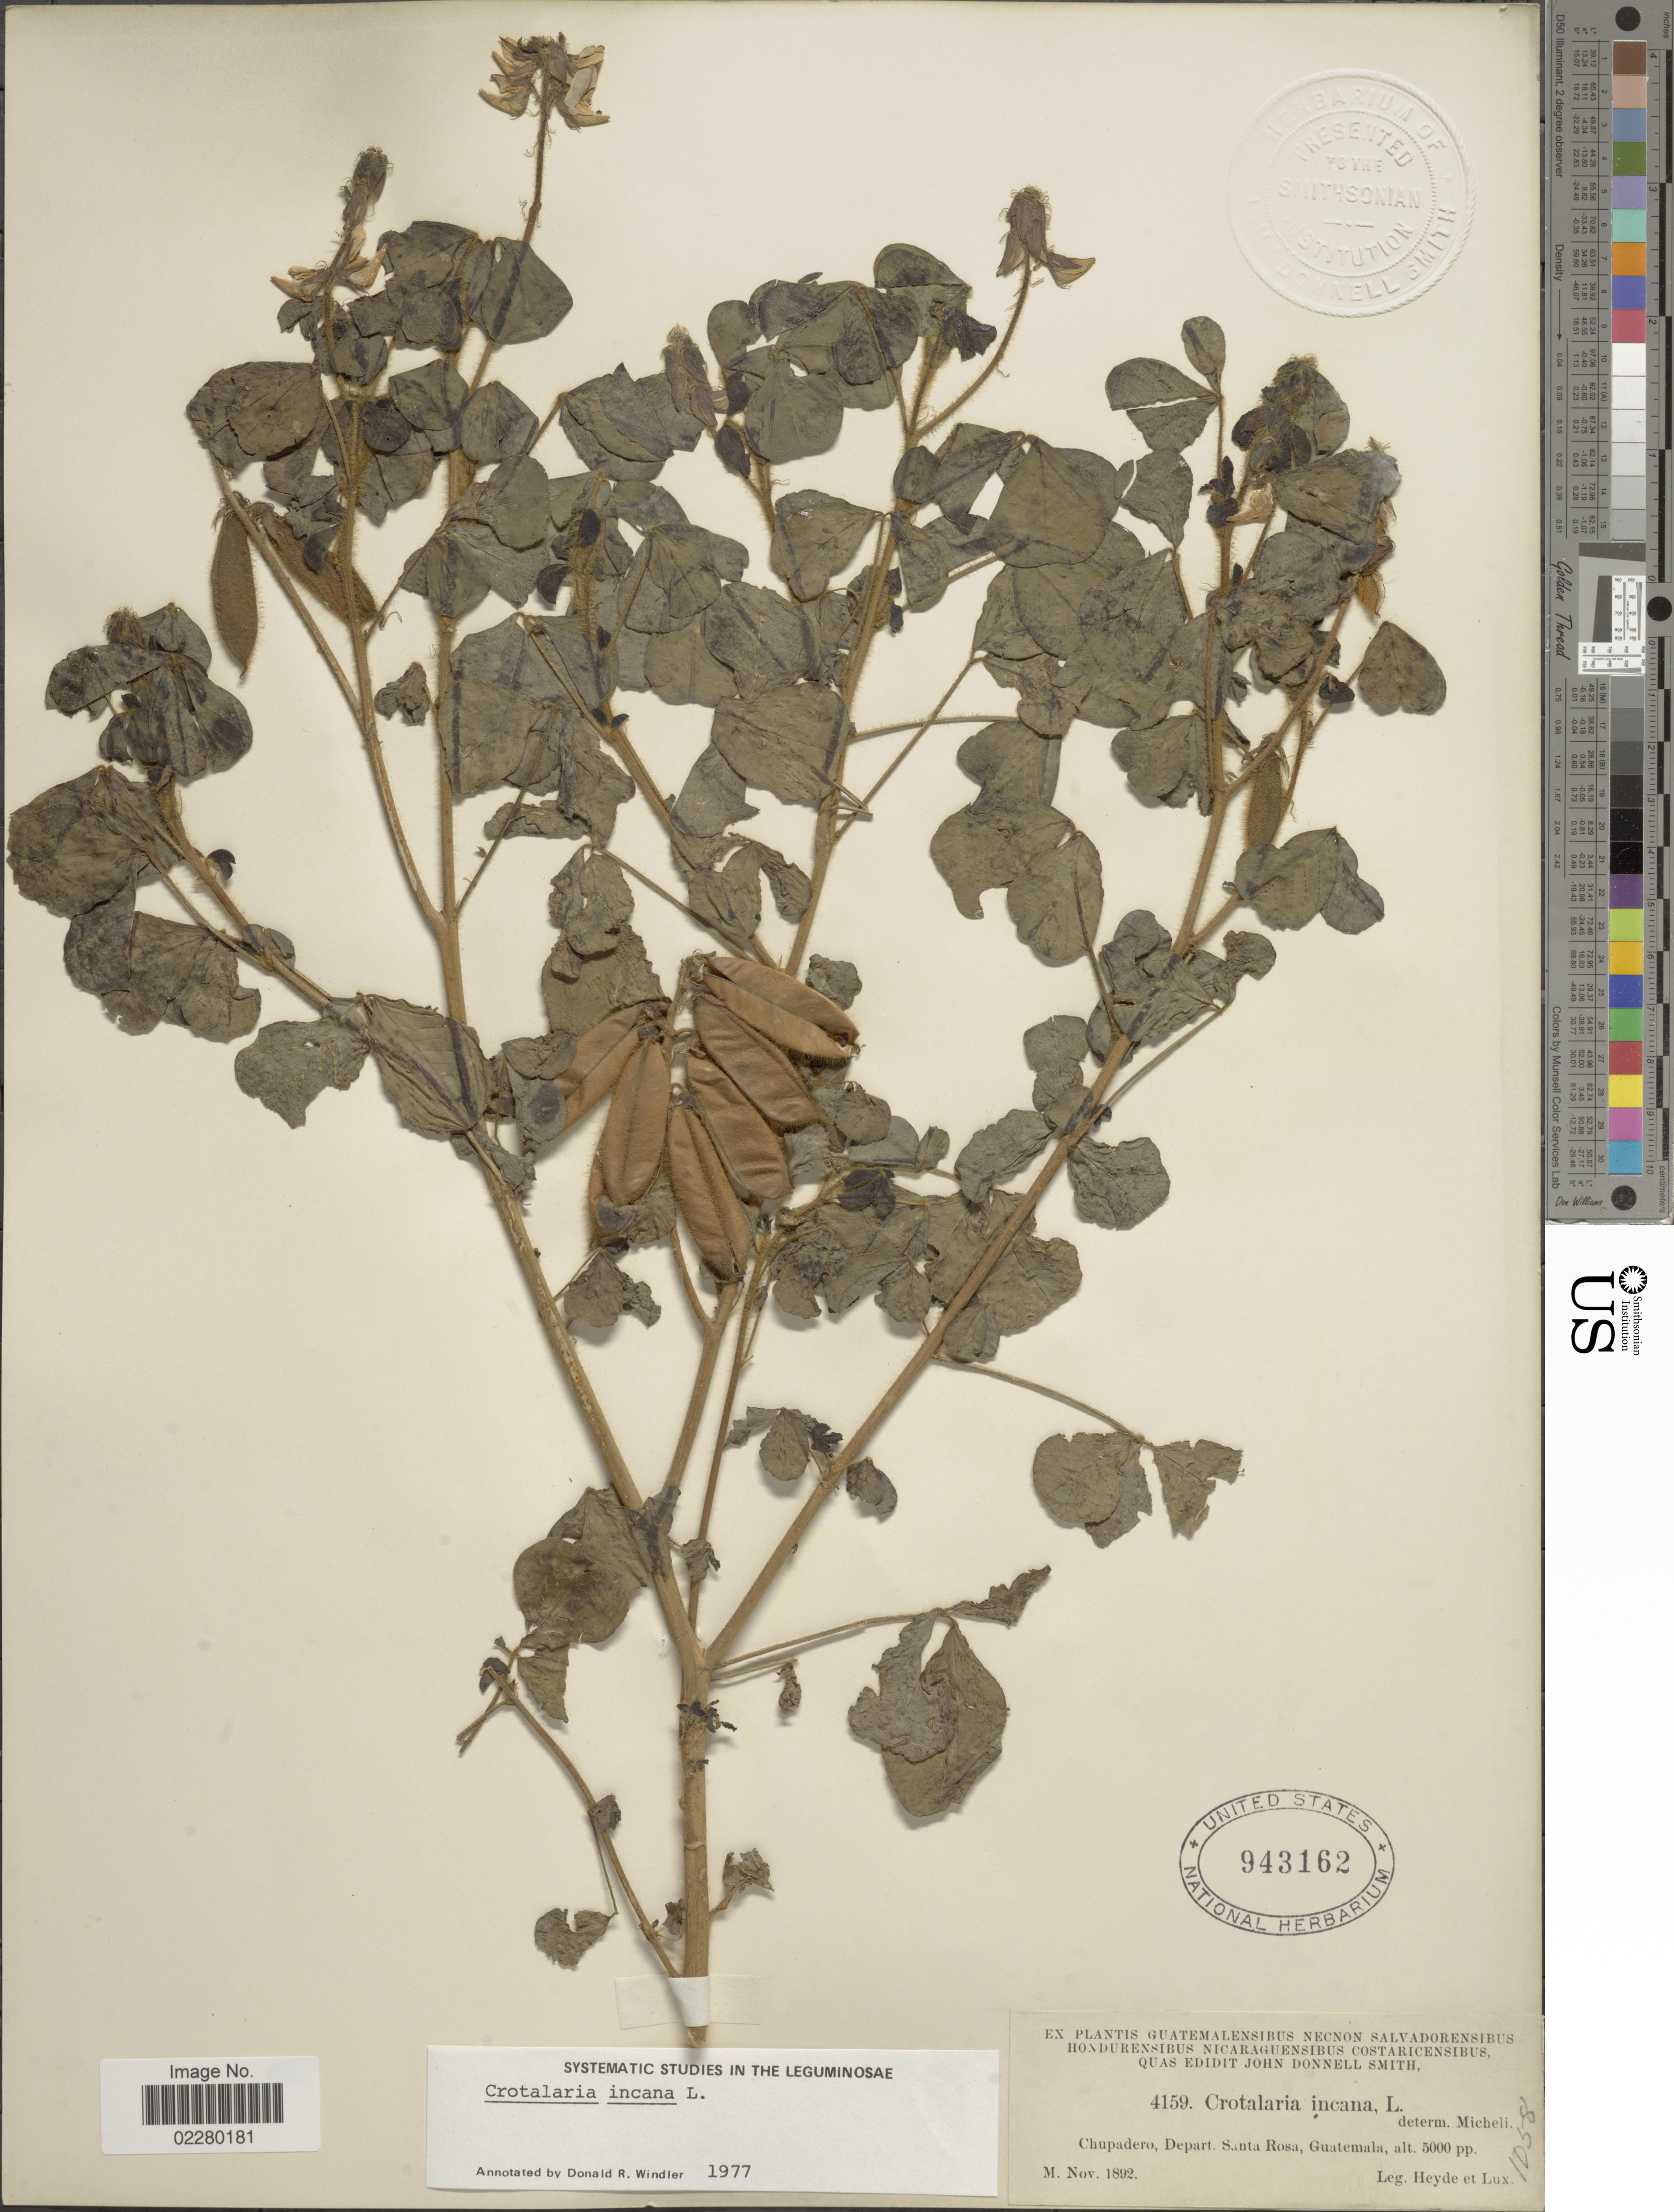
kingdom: Plantae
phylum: Tracheophyta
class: Magnoliopsida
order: Fabales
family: Fabaceae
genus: Crotalaria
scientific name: Crotalaria incana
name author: L.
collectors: Heyde & Lux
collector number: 4159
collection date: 1892-11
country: Guatemala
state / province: Santa Rosa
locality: Chupadero, Depart. Santa Rosa, Guatemala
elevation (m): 1524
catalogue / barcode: US 943162